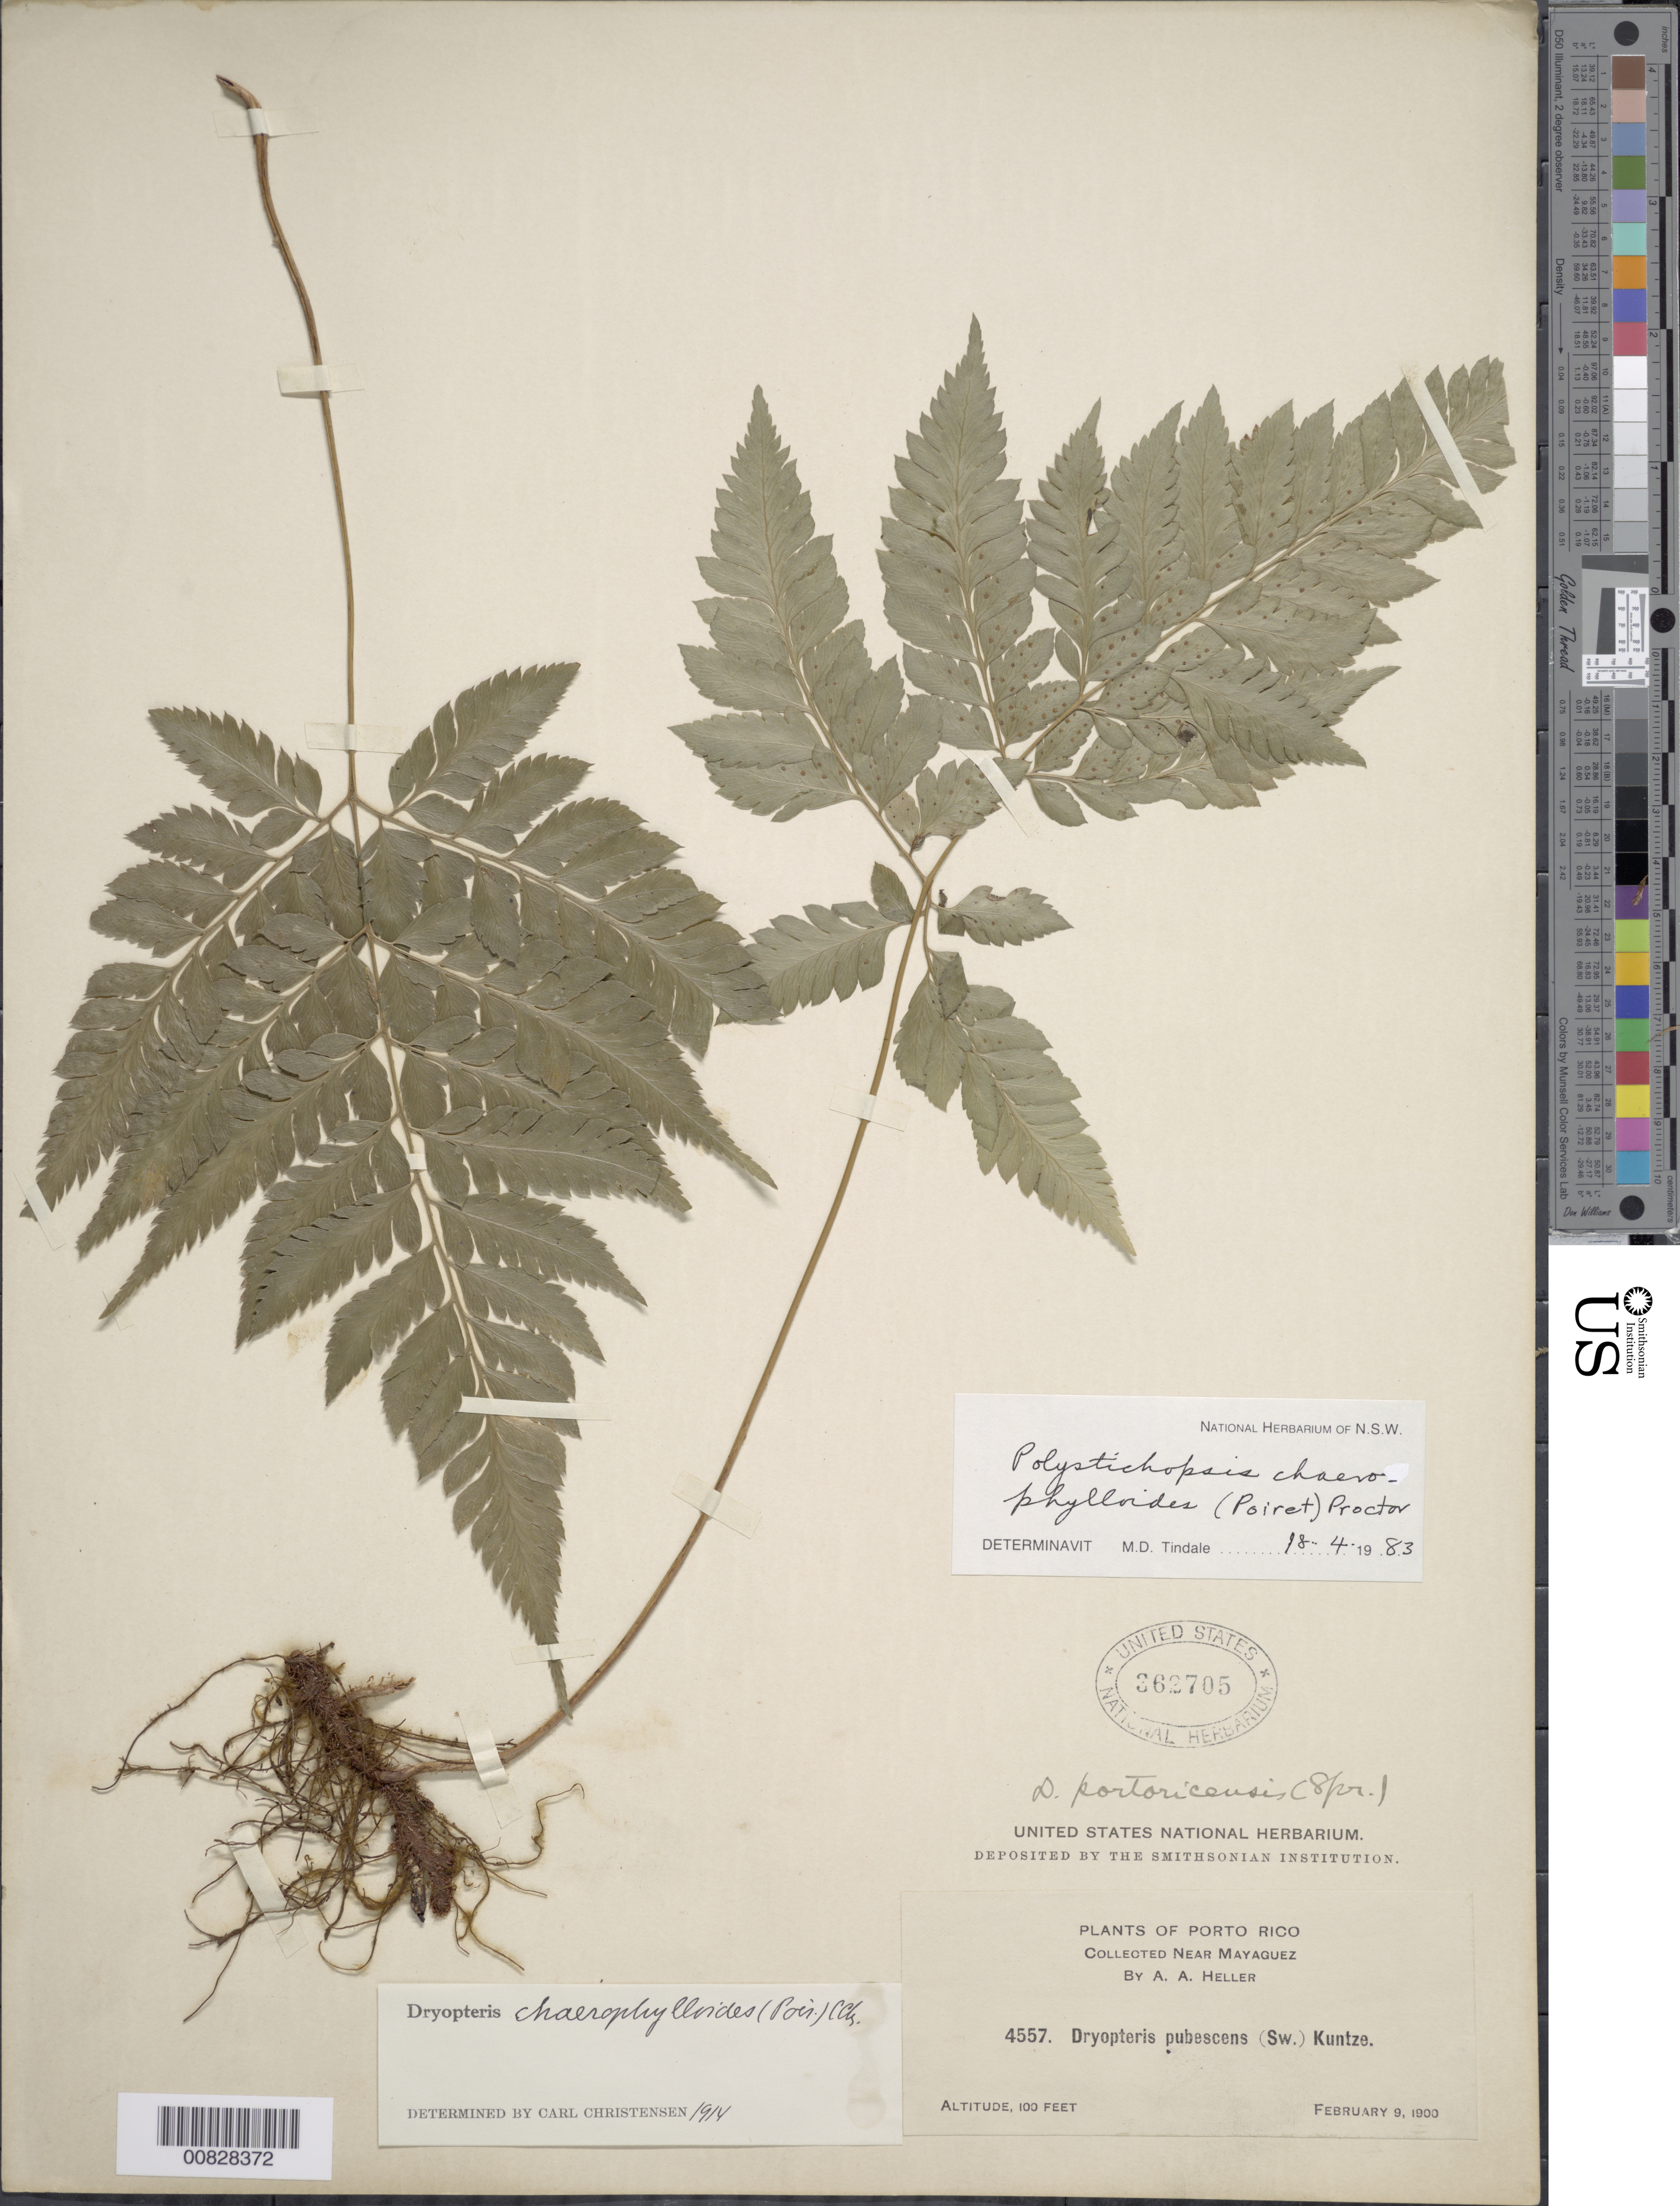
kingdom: Plantae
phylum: Tracheophyta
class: Polypodiopsida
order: Polypodiales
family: Dryopteridaceae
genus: Polystichopsis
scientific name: Polystichopsis chaerophylloides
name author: (Poir.) C.V. Morton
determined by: Tindale, Mary D.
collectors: A. A. Heller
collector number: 4557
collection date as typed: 09 Feb 1900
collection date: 1900-02-09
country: Puerto Rico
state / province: Mayagüez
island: Puerto Rico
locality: Mayaguez, near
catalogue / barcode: US 362705